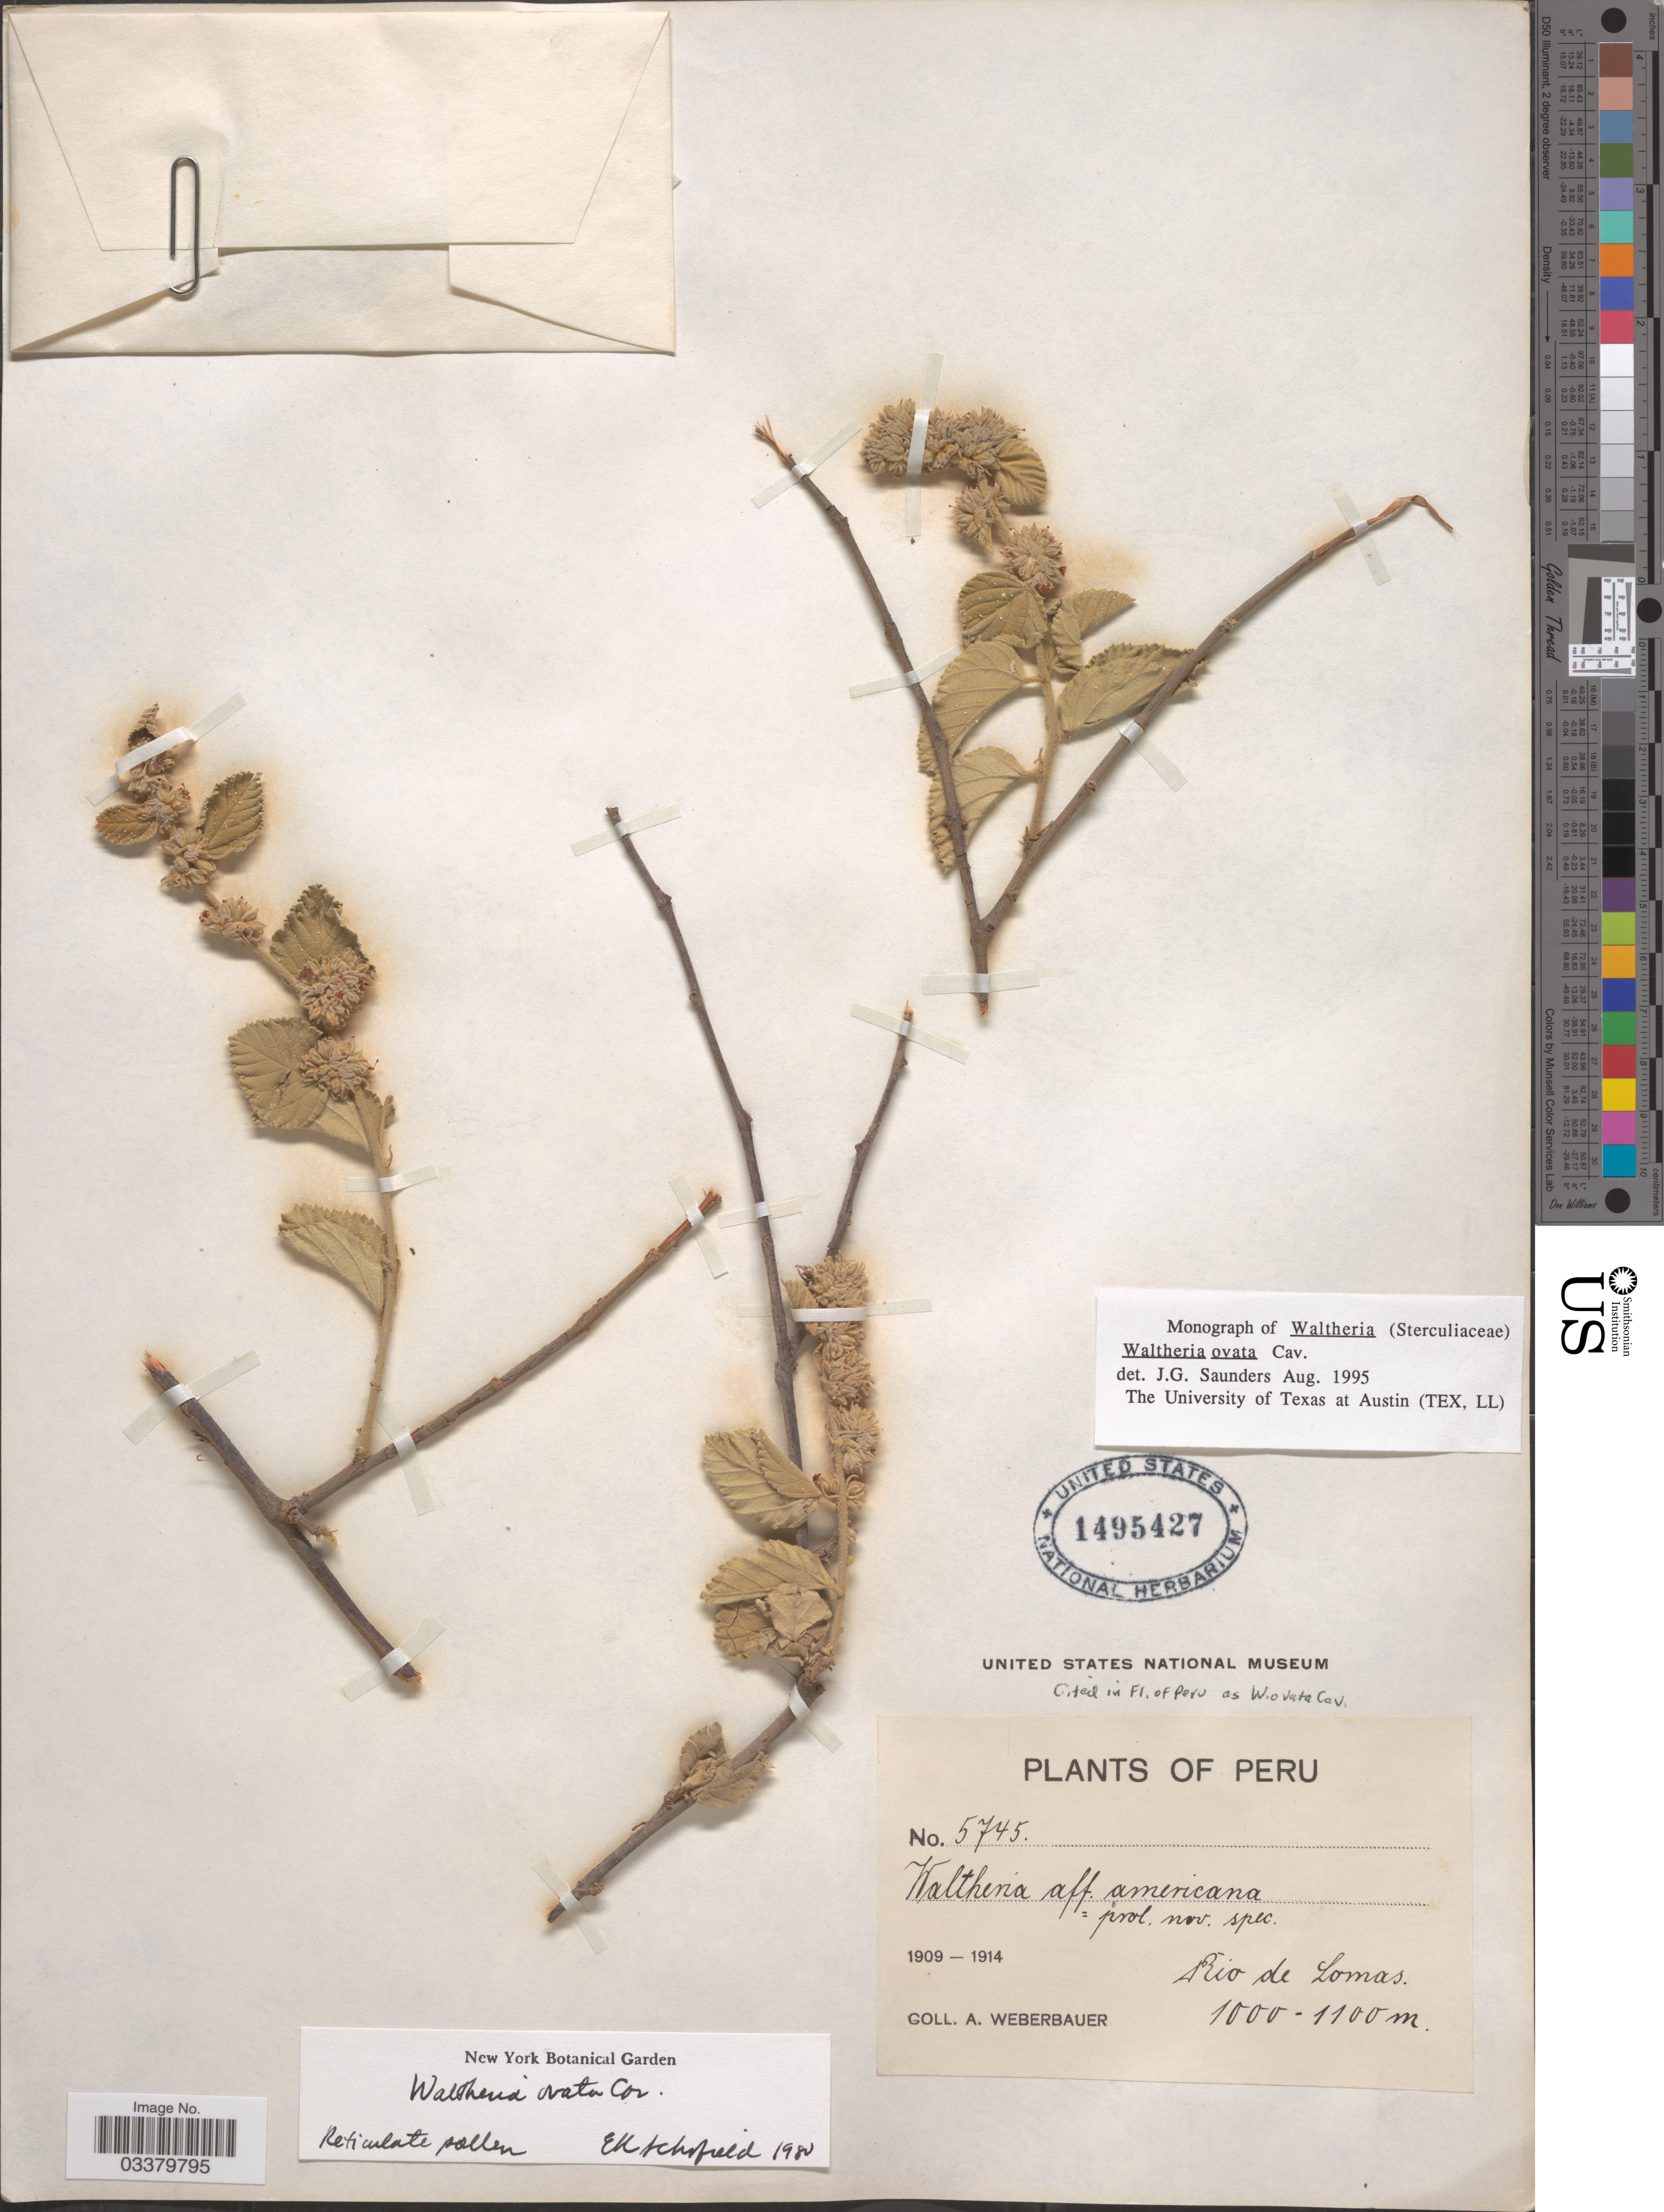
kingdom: Plantae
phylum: Tracheophyta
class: Magnoliopsida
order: Malvales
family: Malvaceae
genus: Waltheria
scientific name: Waltheria ovata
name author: Cav.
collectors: A. Weberbauer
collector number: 5745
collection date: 1909/1914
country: Peru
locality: Rio de Lomas.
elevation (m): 1000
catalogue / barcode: US 1495427